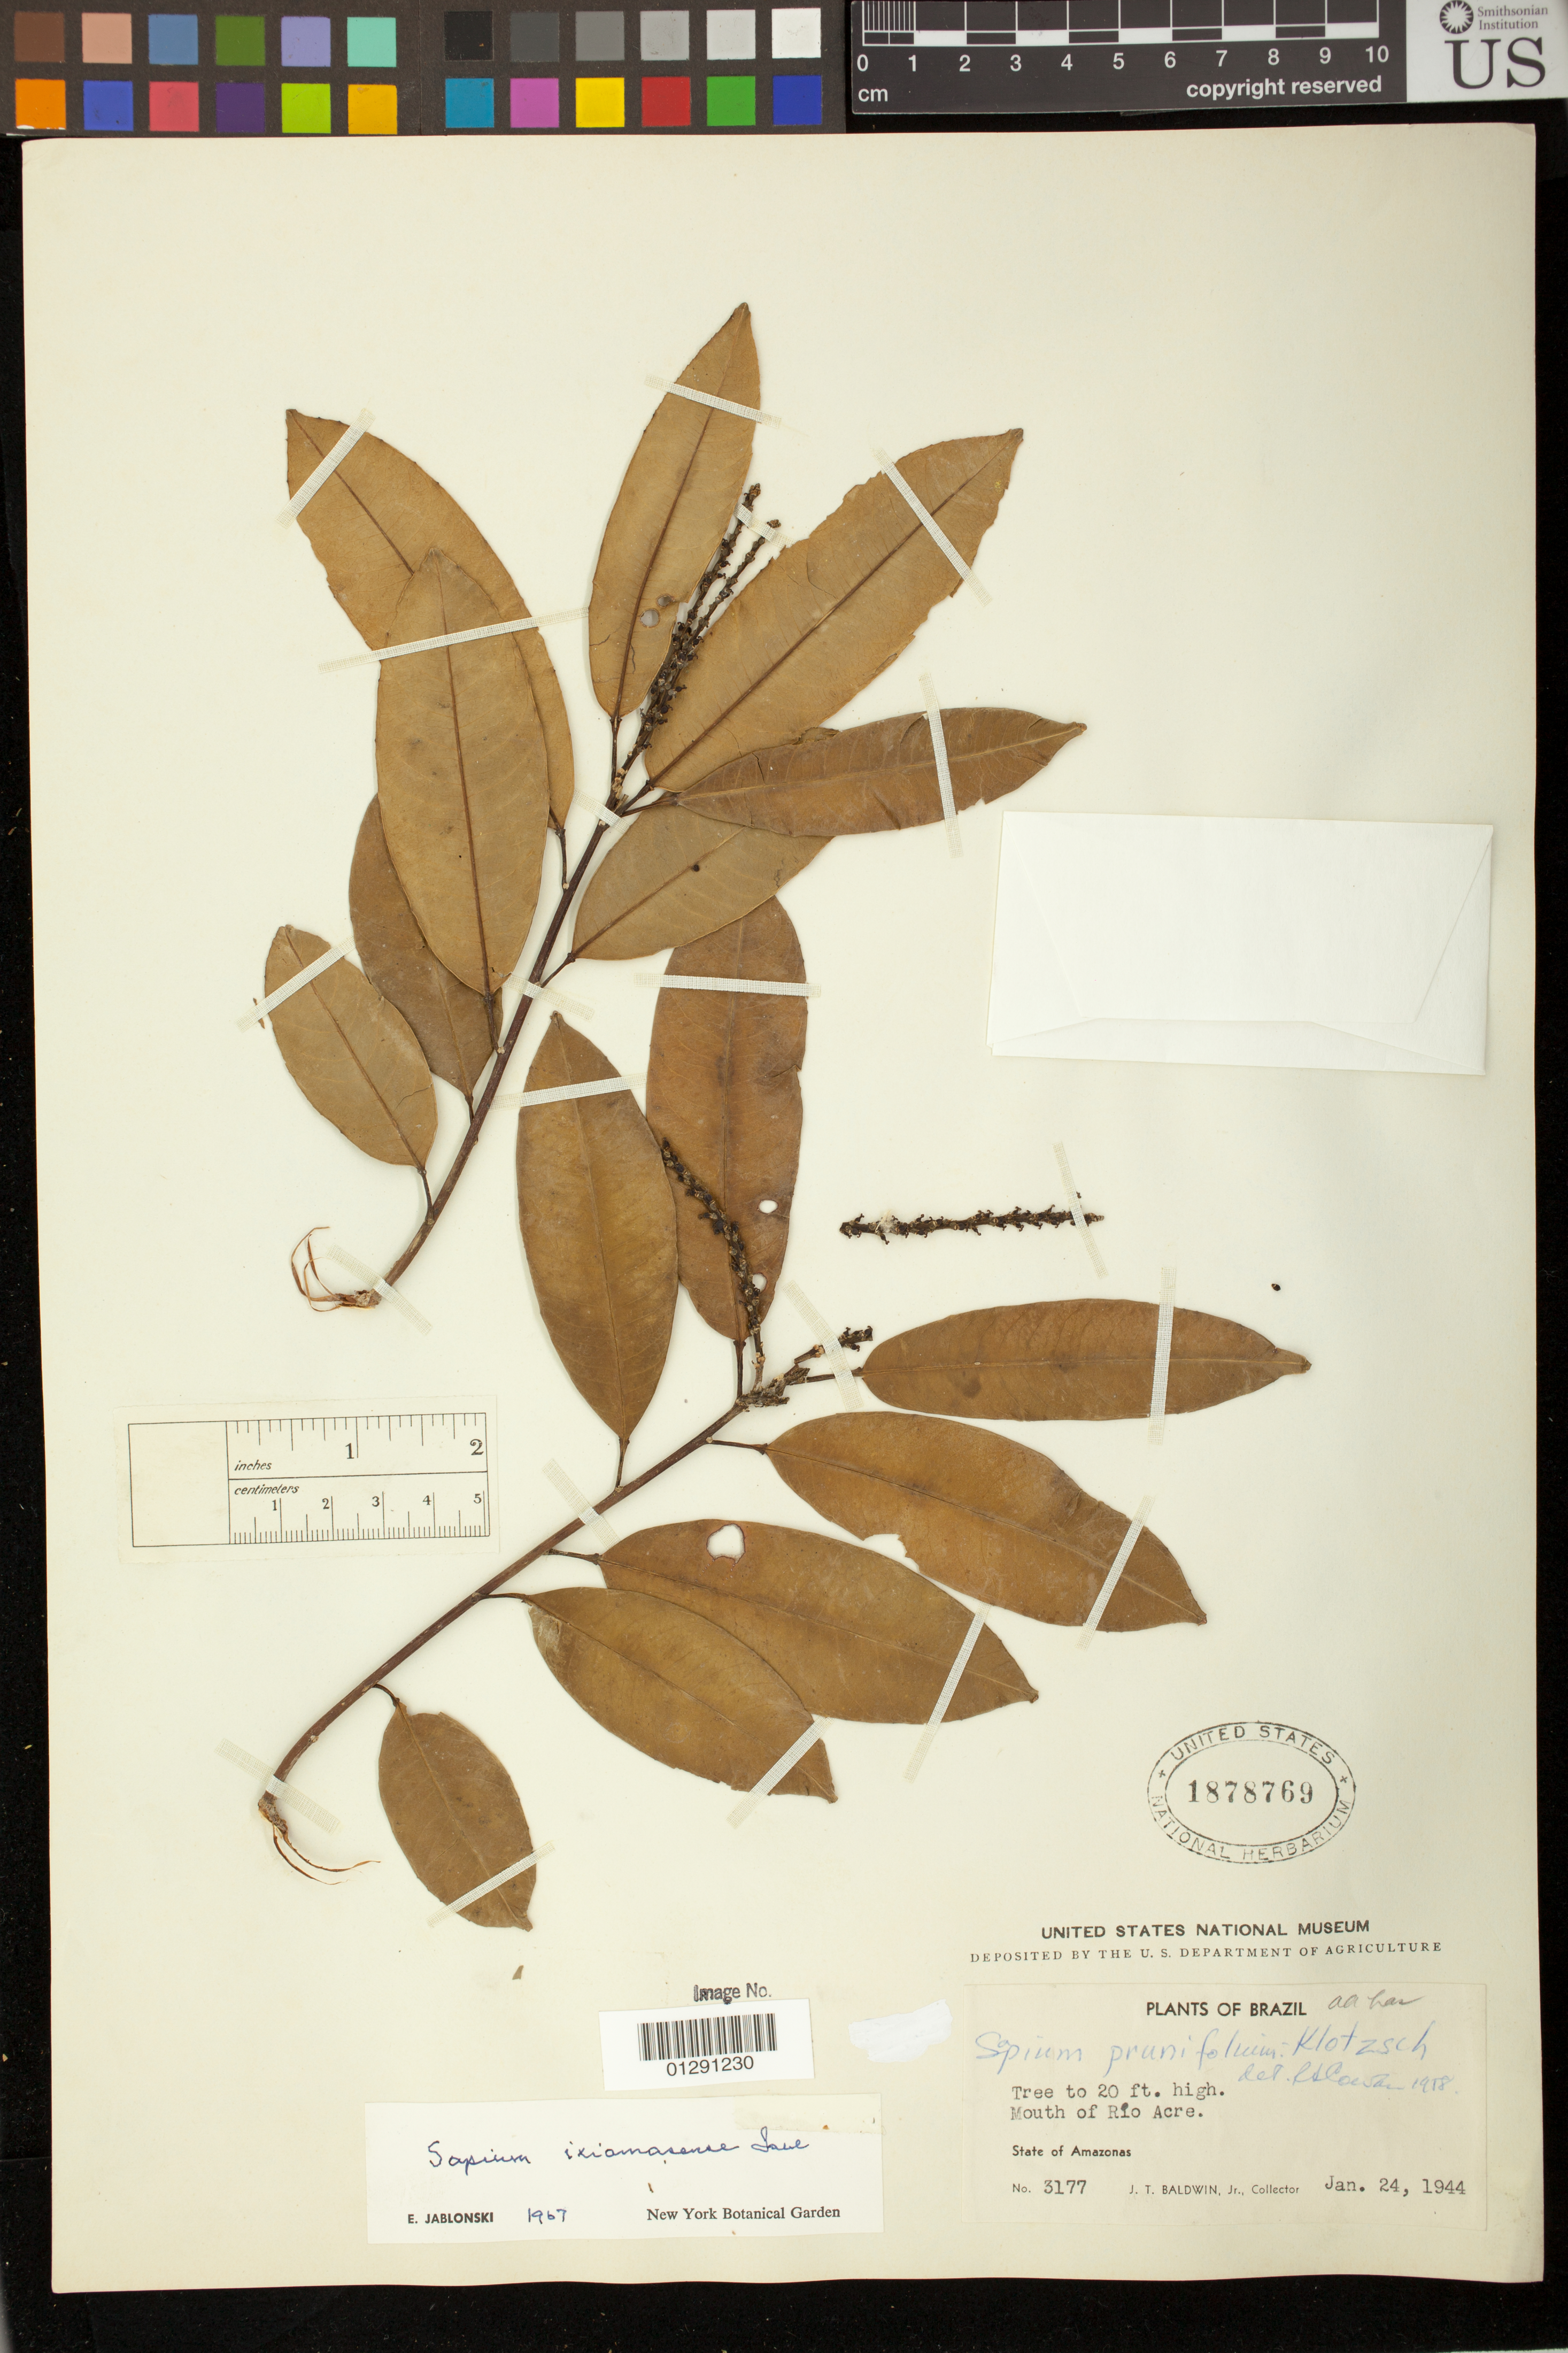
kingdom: Plantae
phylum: Tracheophyta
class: Magnoliopsida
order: Malpighiales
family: Euphorbiaceae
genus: Sapium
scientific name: Sapium glandulatum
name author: (Vell.) Pax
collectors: J. T. Baldwin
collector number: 3177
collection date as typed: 24 Jan 1944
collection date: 1944-01-24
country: Brazil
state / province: Amazonas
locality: Mouth of Rio Acre.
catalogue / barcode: US 1878769